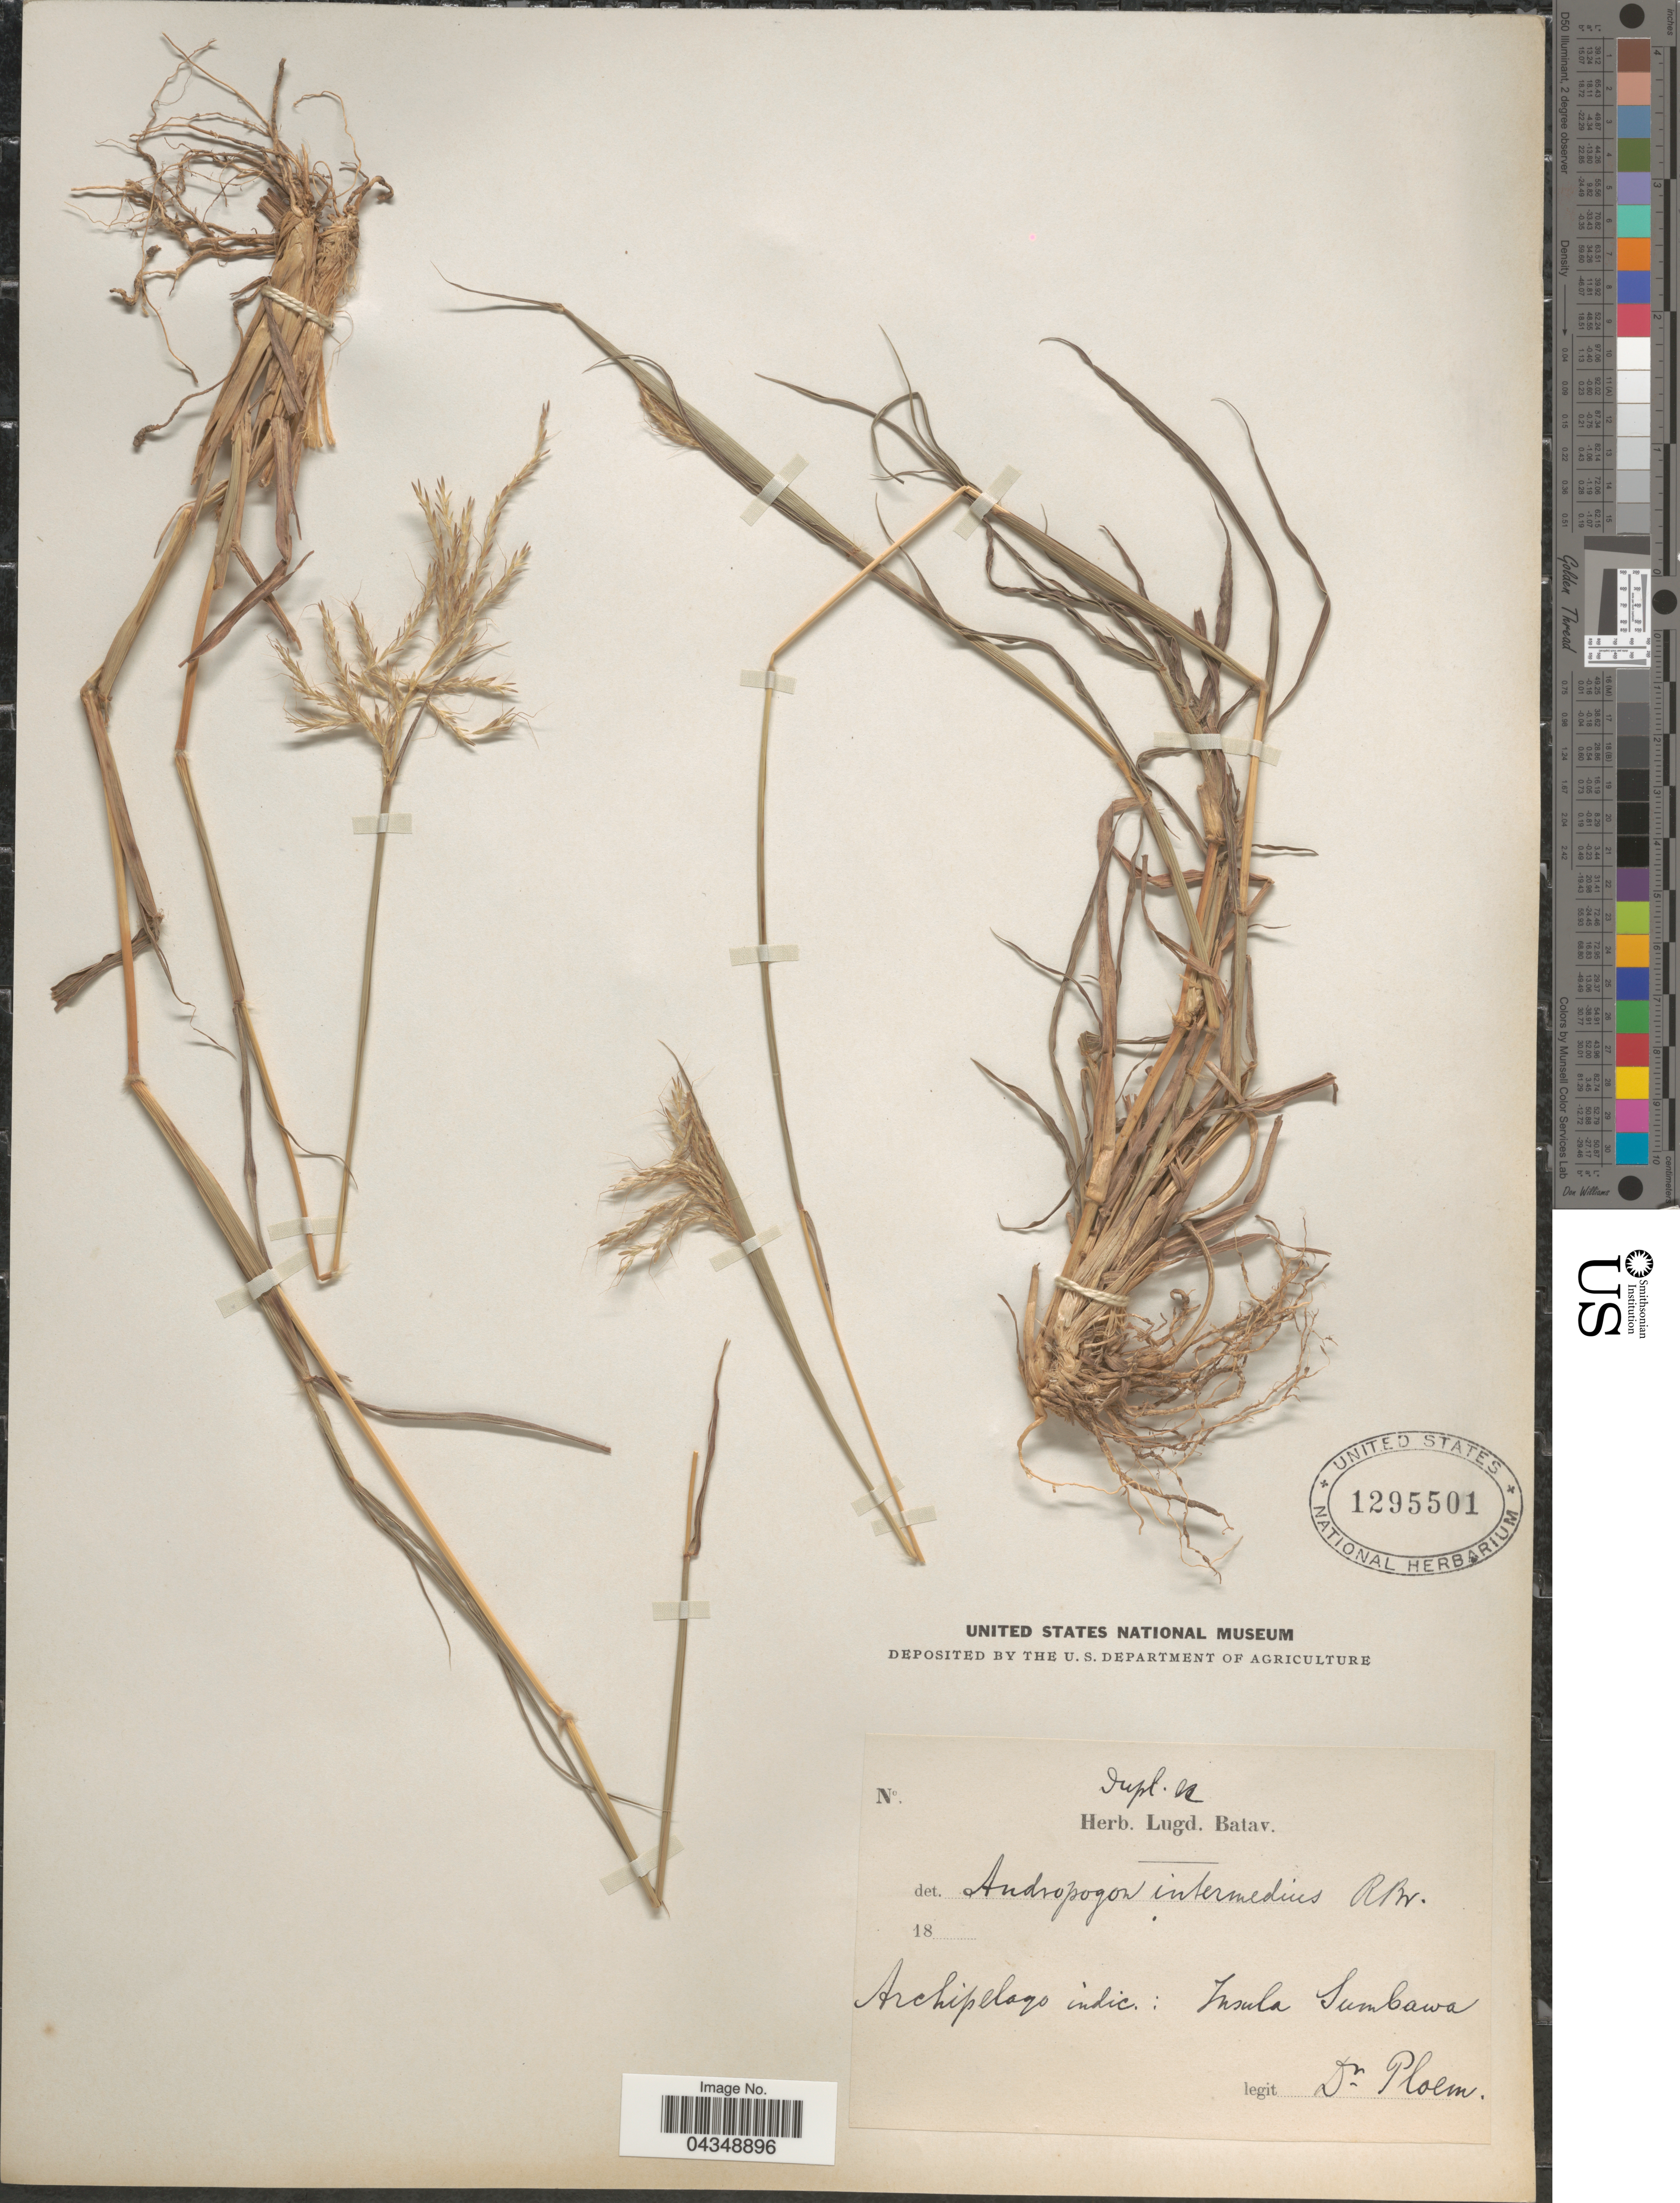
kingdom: Plantae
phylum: Tracheophyta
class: Liliopsida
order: Poales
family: Poaceae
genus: Bothriochloa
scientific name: Bothriochloa bladhii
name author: (Retz.) S.T. Blake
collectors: -. Ploem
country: Indonesia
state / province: Nusa Tenggara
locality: Archipelago indie [interpreted]: Insula Sumbawa.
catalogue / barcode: US 1295501